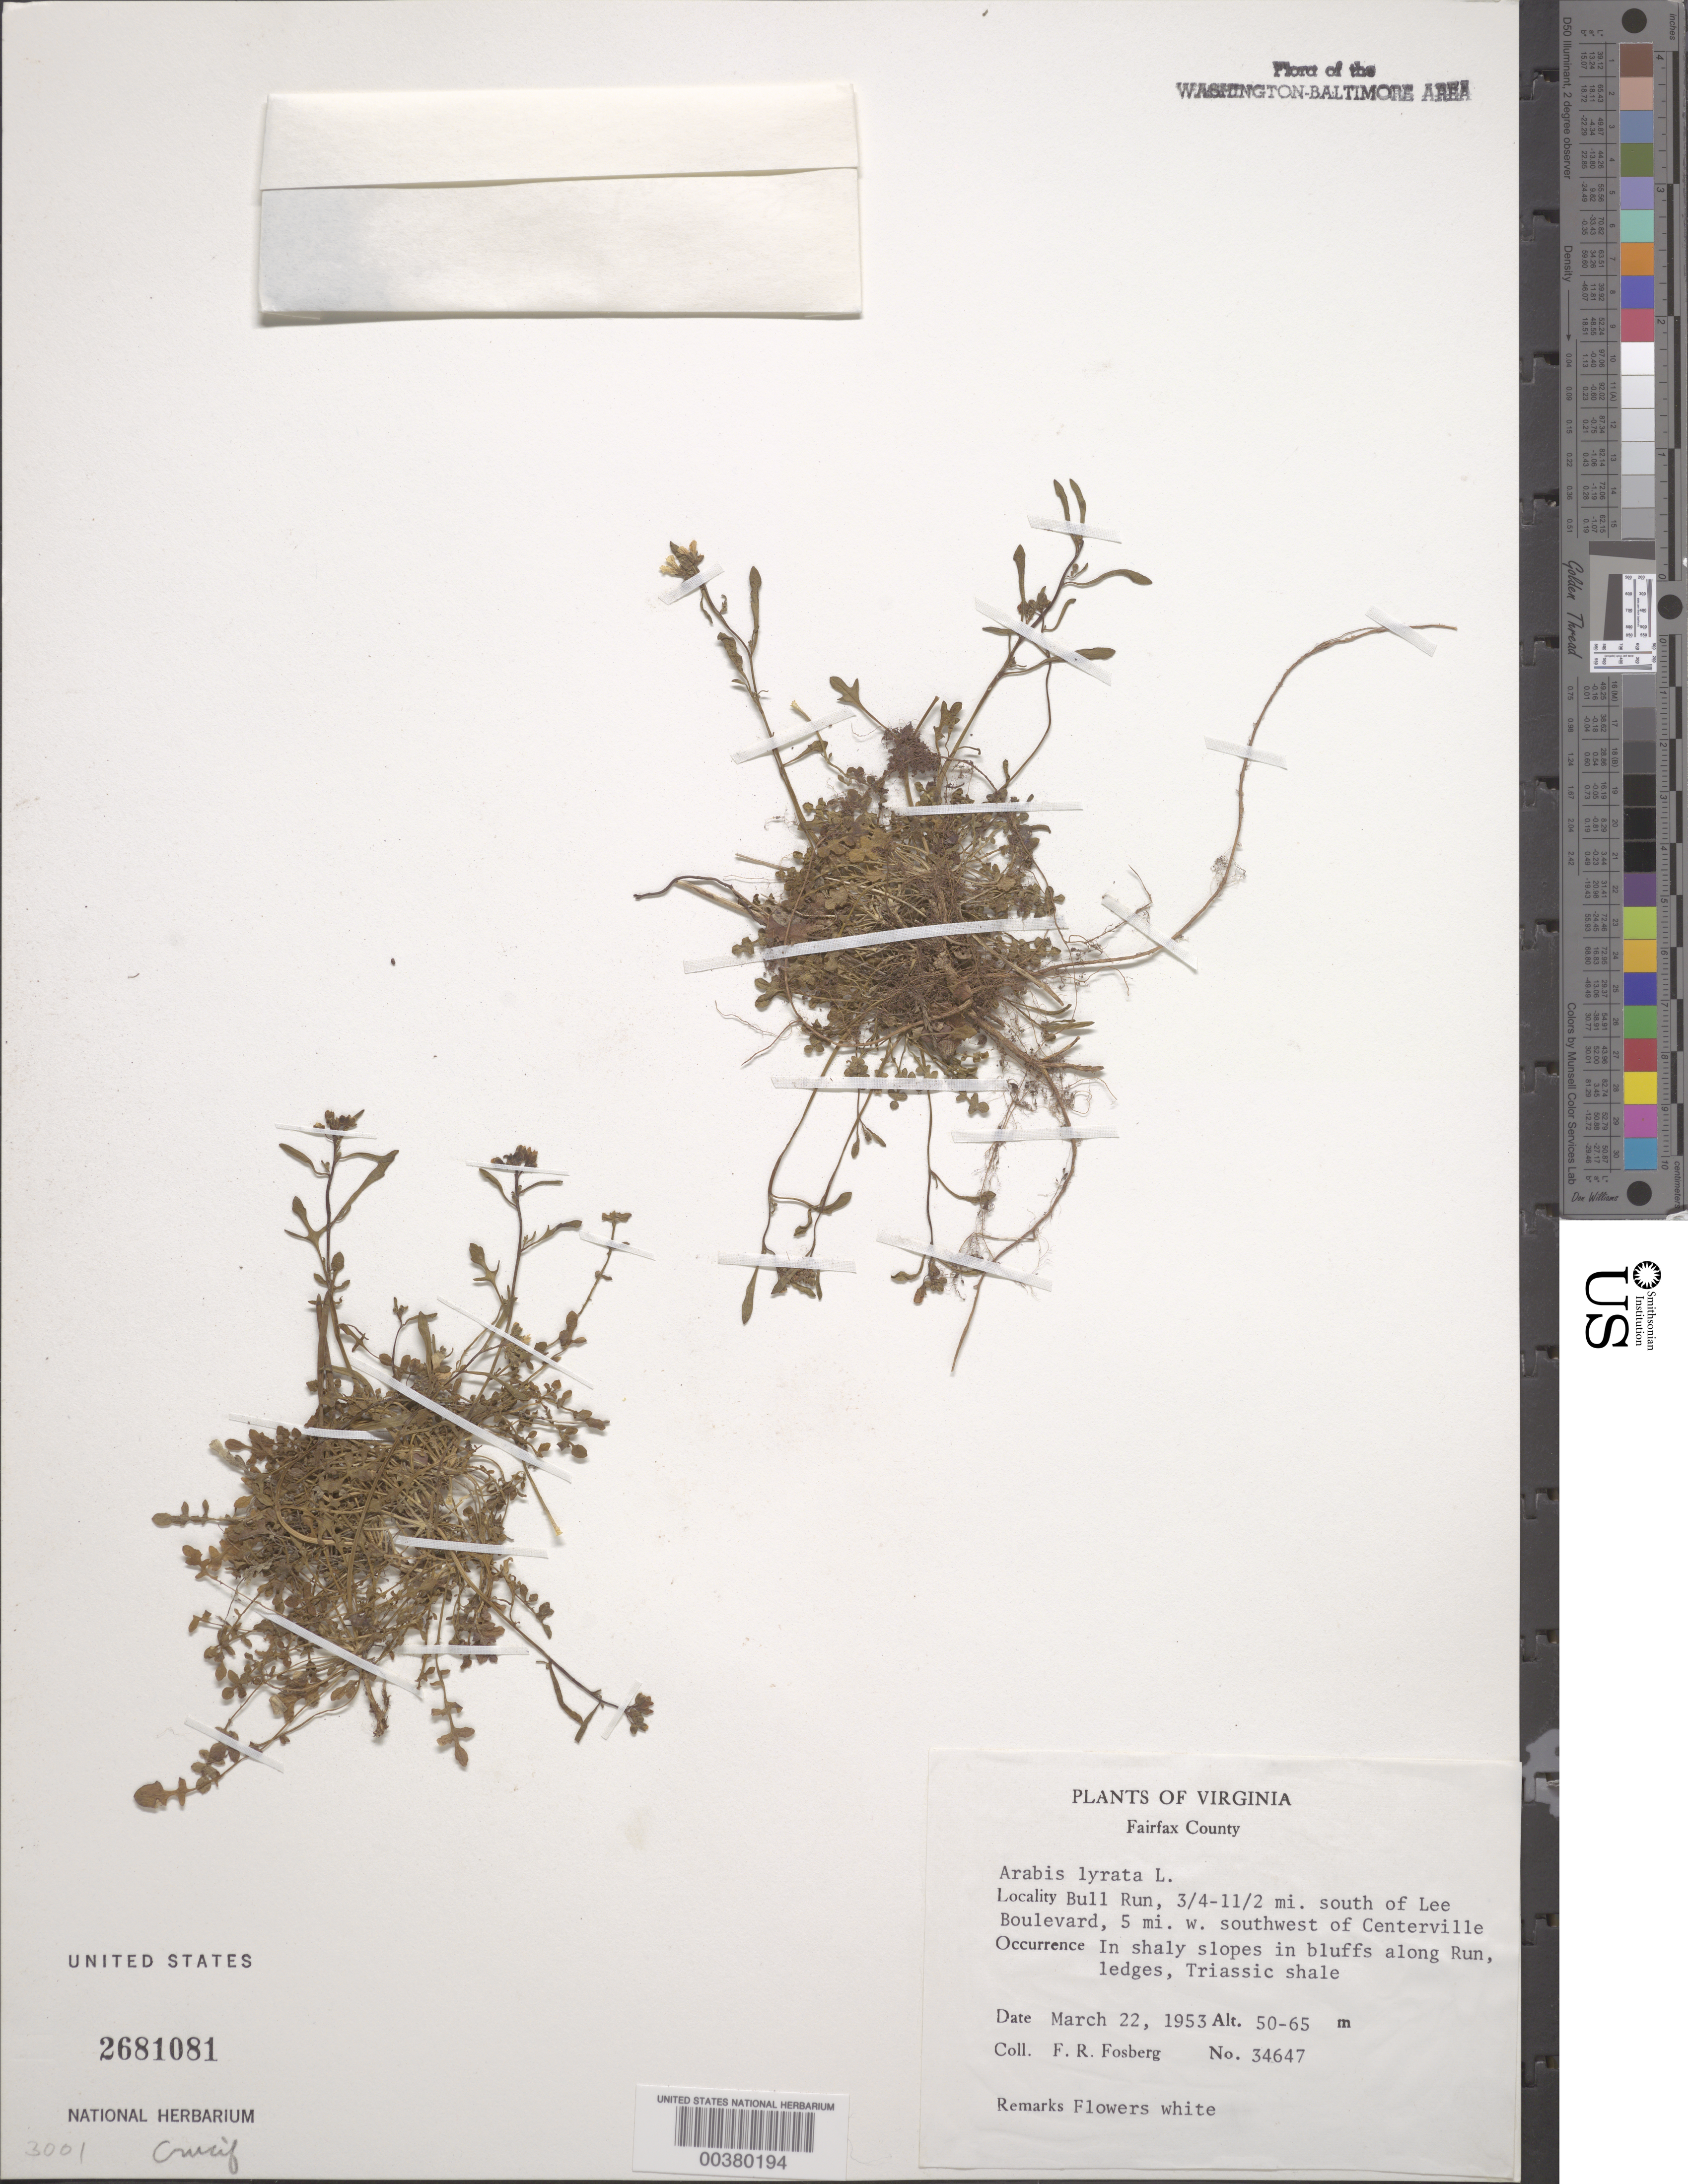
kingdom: Plantae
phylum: Tracheophyta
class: Magnoliopsida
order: Brassicales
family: Brassicaceae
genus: Arabidopsis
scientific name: Arabidopsis lyrata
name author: (L.) O'Kane & Al-Shehbaz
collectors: F. R. Fosberg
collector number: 34647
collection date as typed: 22 Mar 1953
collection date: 1953-03-22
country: United States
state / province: Virginia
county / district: Fairfax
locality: Bull Run, south of Lee Blvd., southwest of Centreville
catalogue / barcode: US 2681081